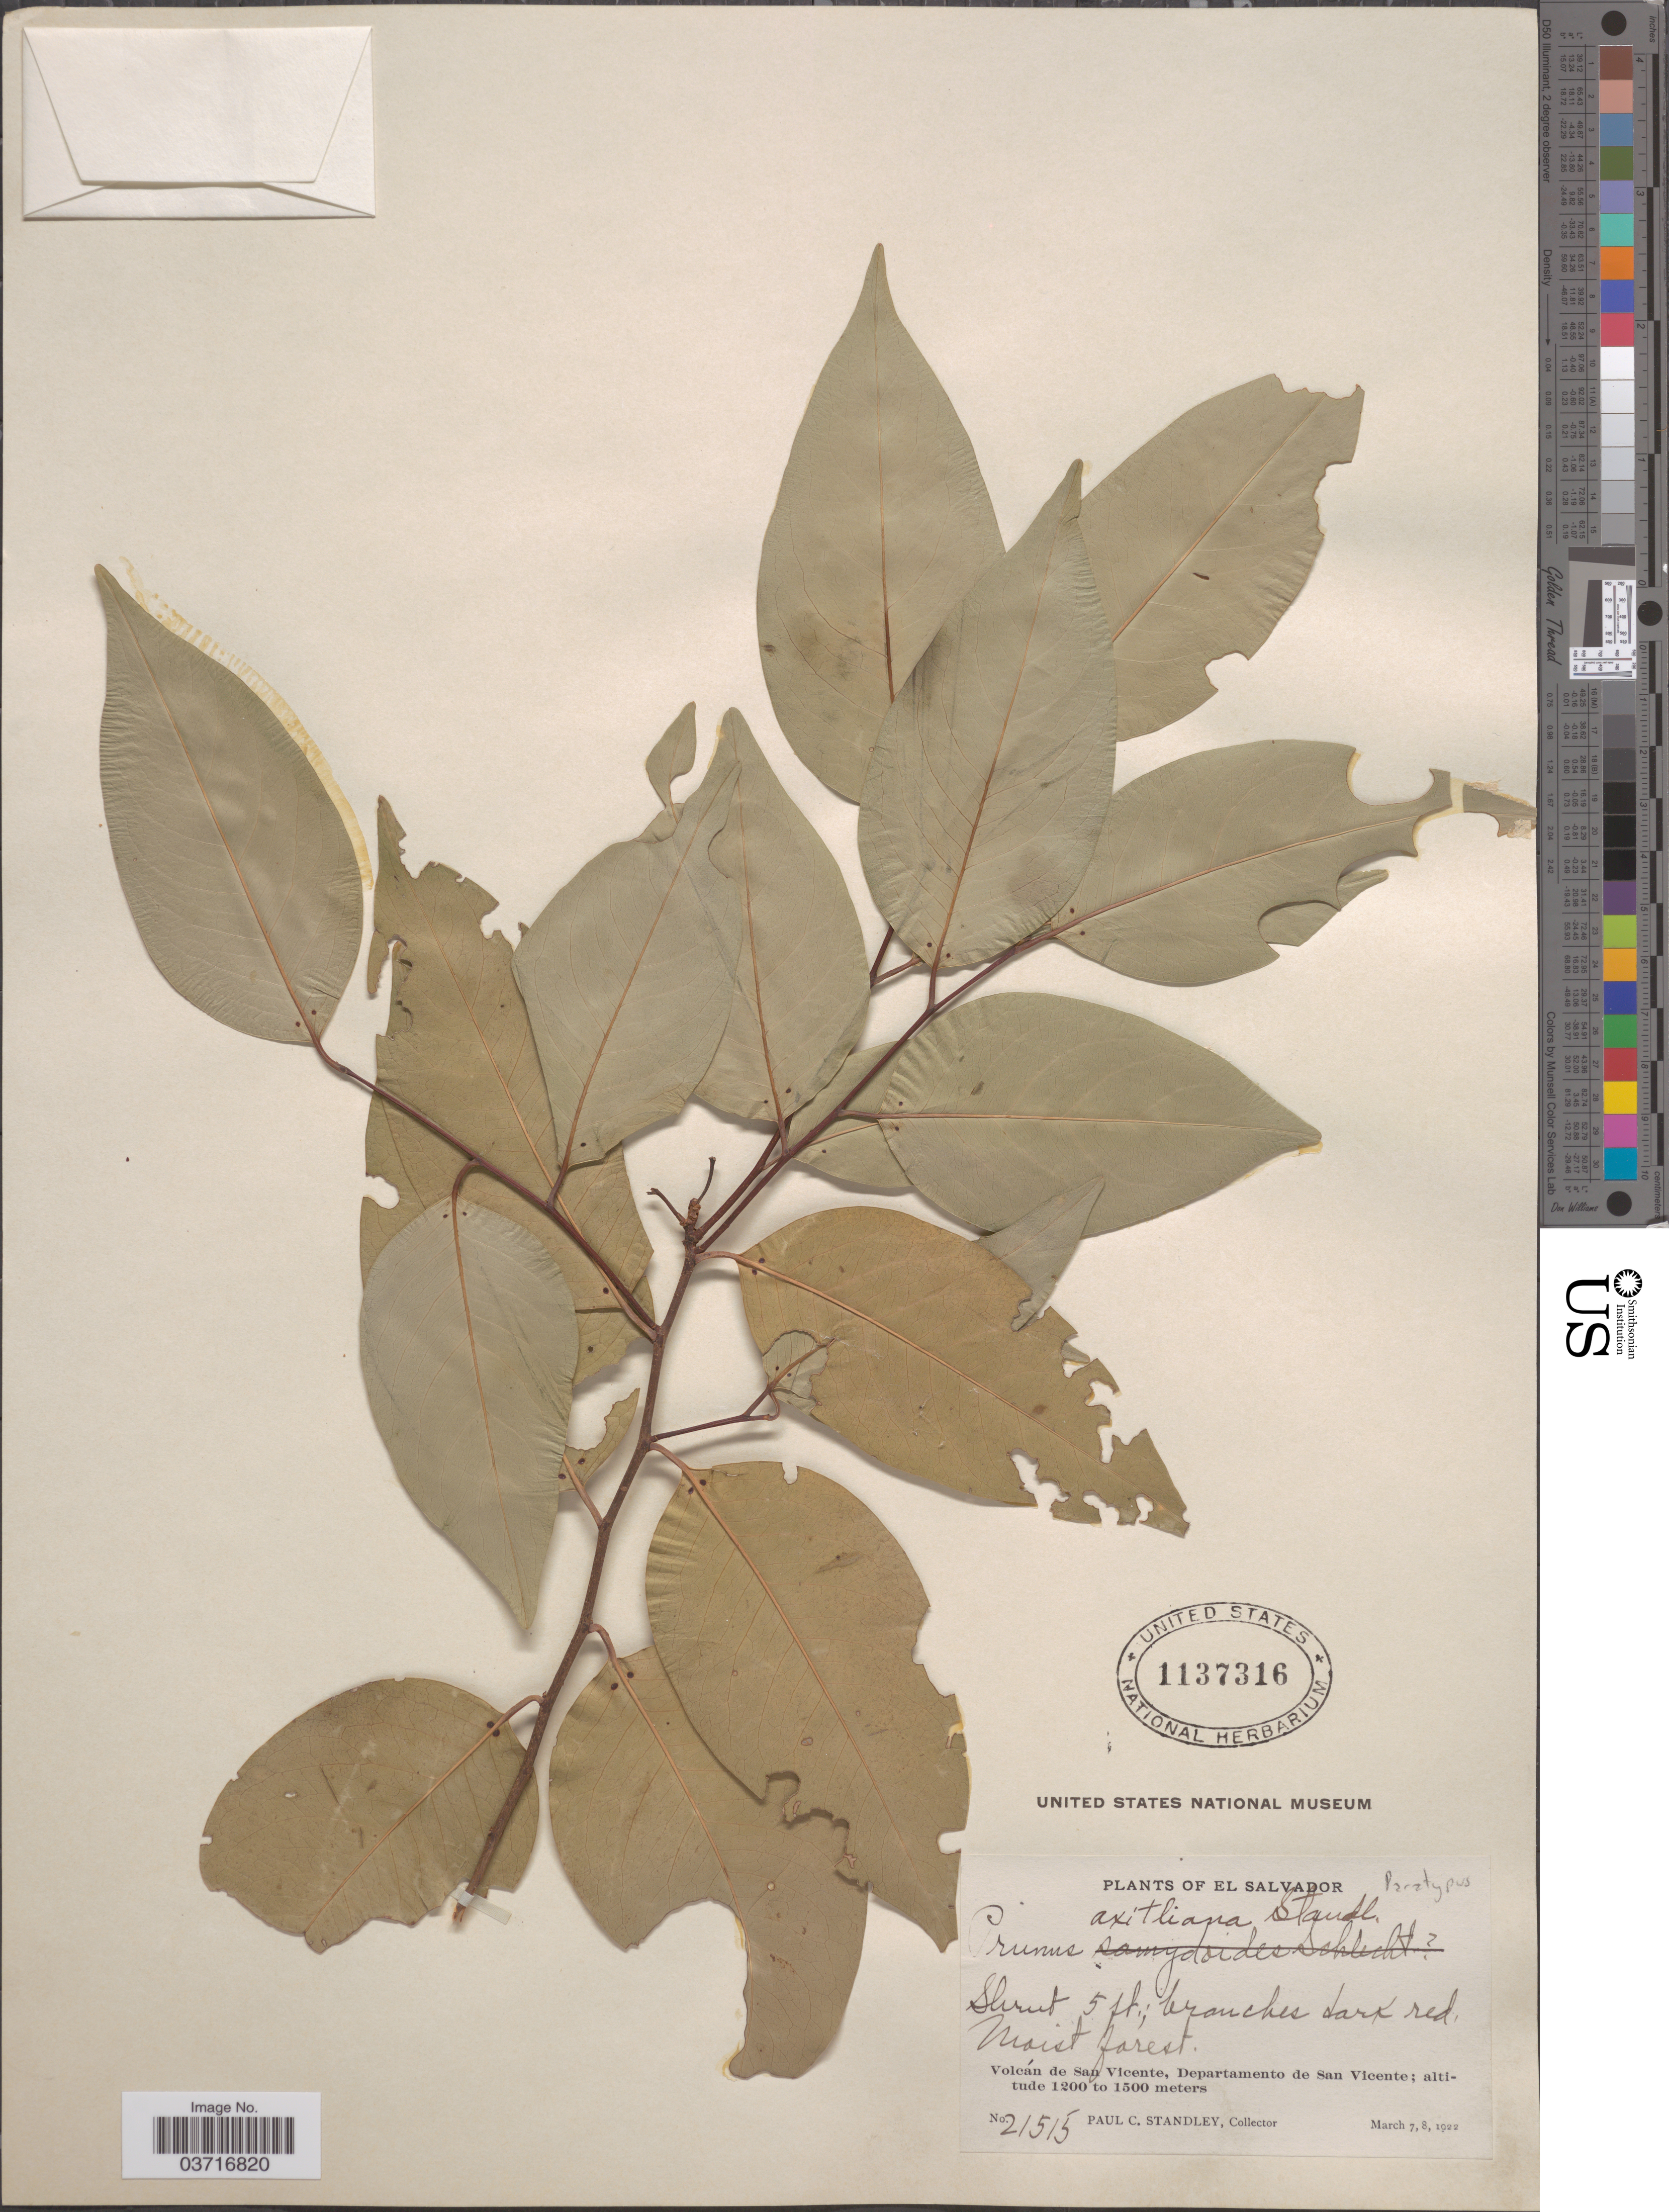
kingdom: Plantae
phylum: Tracheophyta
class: Magnoliopsida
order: Rosales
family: Rosaceae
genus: Prunus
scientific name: Prunus axitliana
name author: Standl.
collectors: P. C. Standley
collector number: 21515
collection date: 1922-03-07/1922-03-08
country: El Salvador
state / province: San Vincente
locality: Volcán de San Vicente, Departamento de San Vicente.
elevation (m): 1200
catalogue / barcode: US 1137316